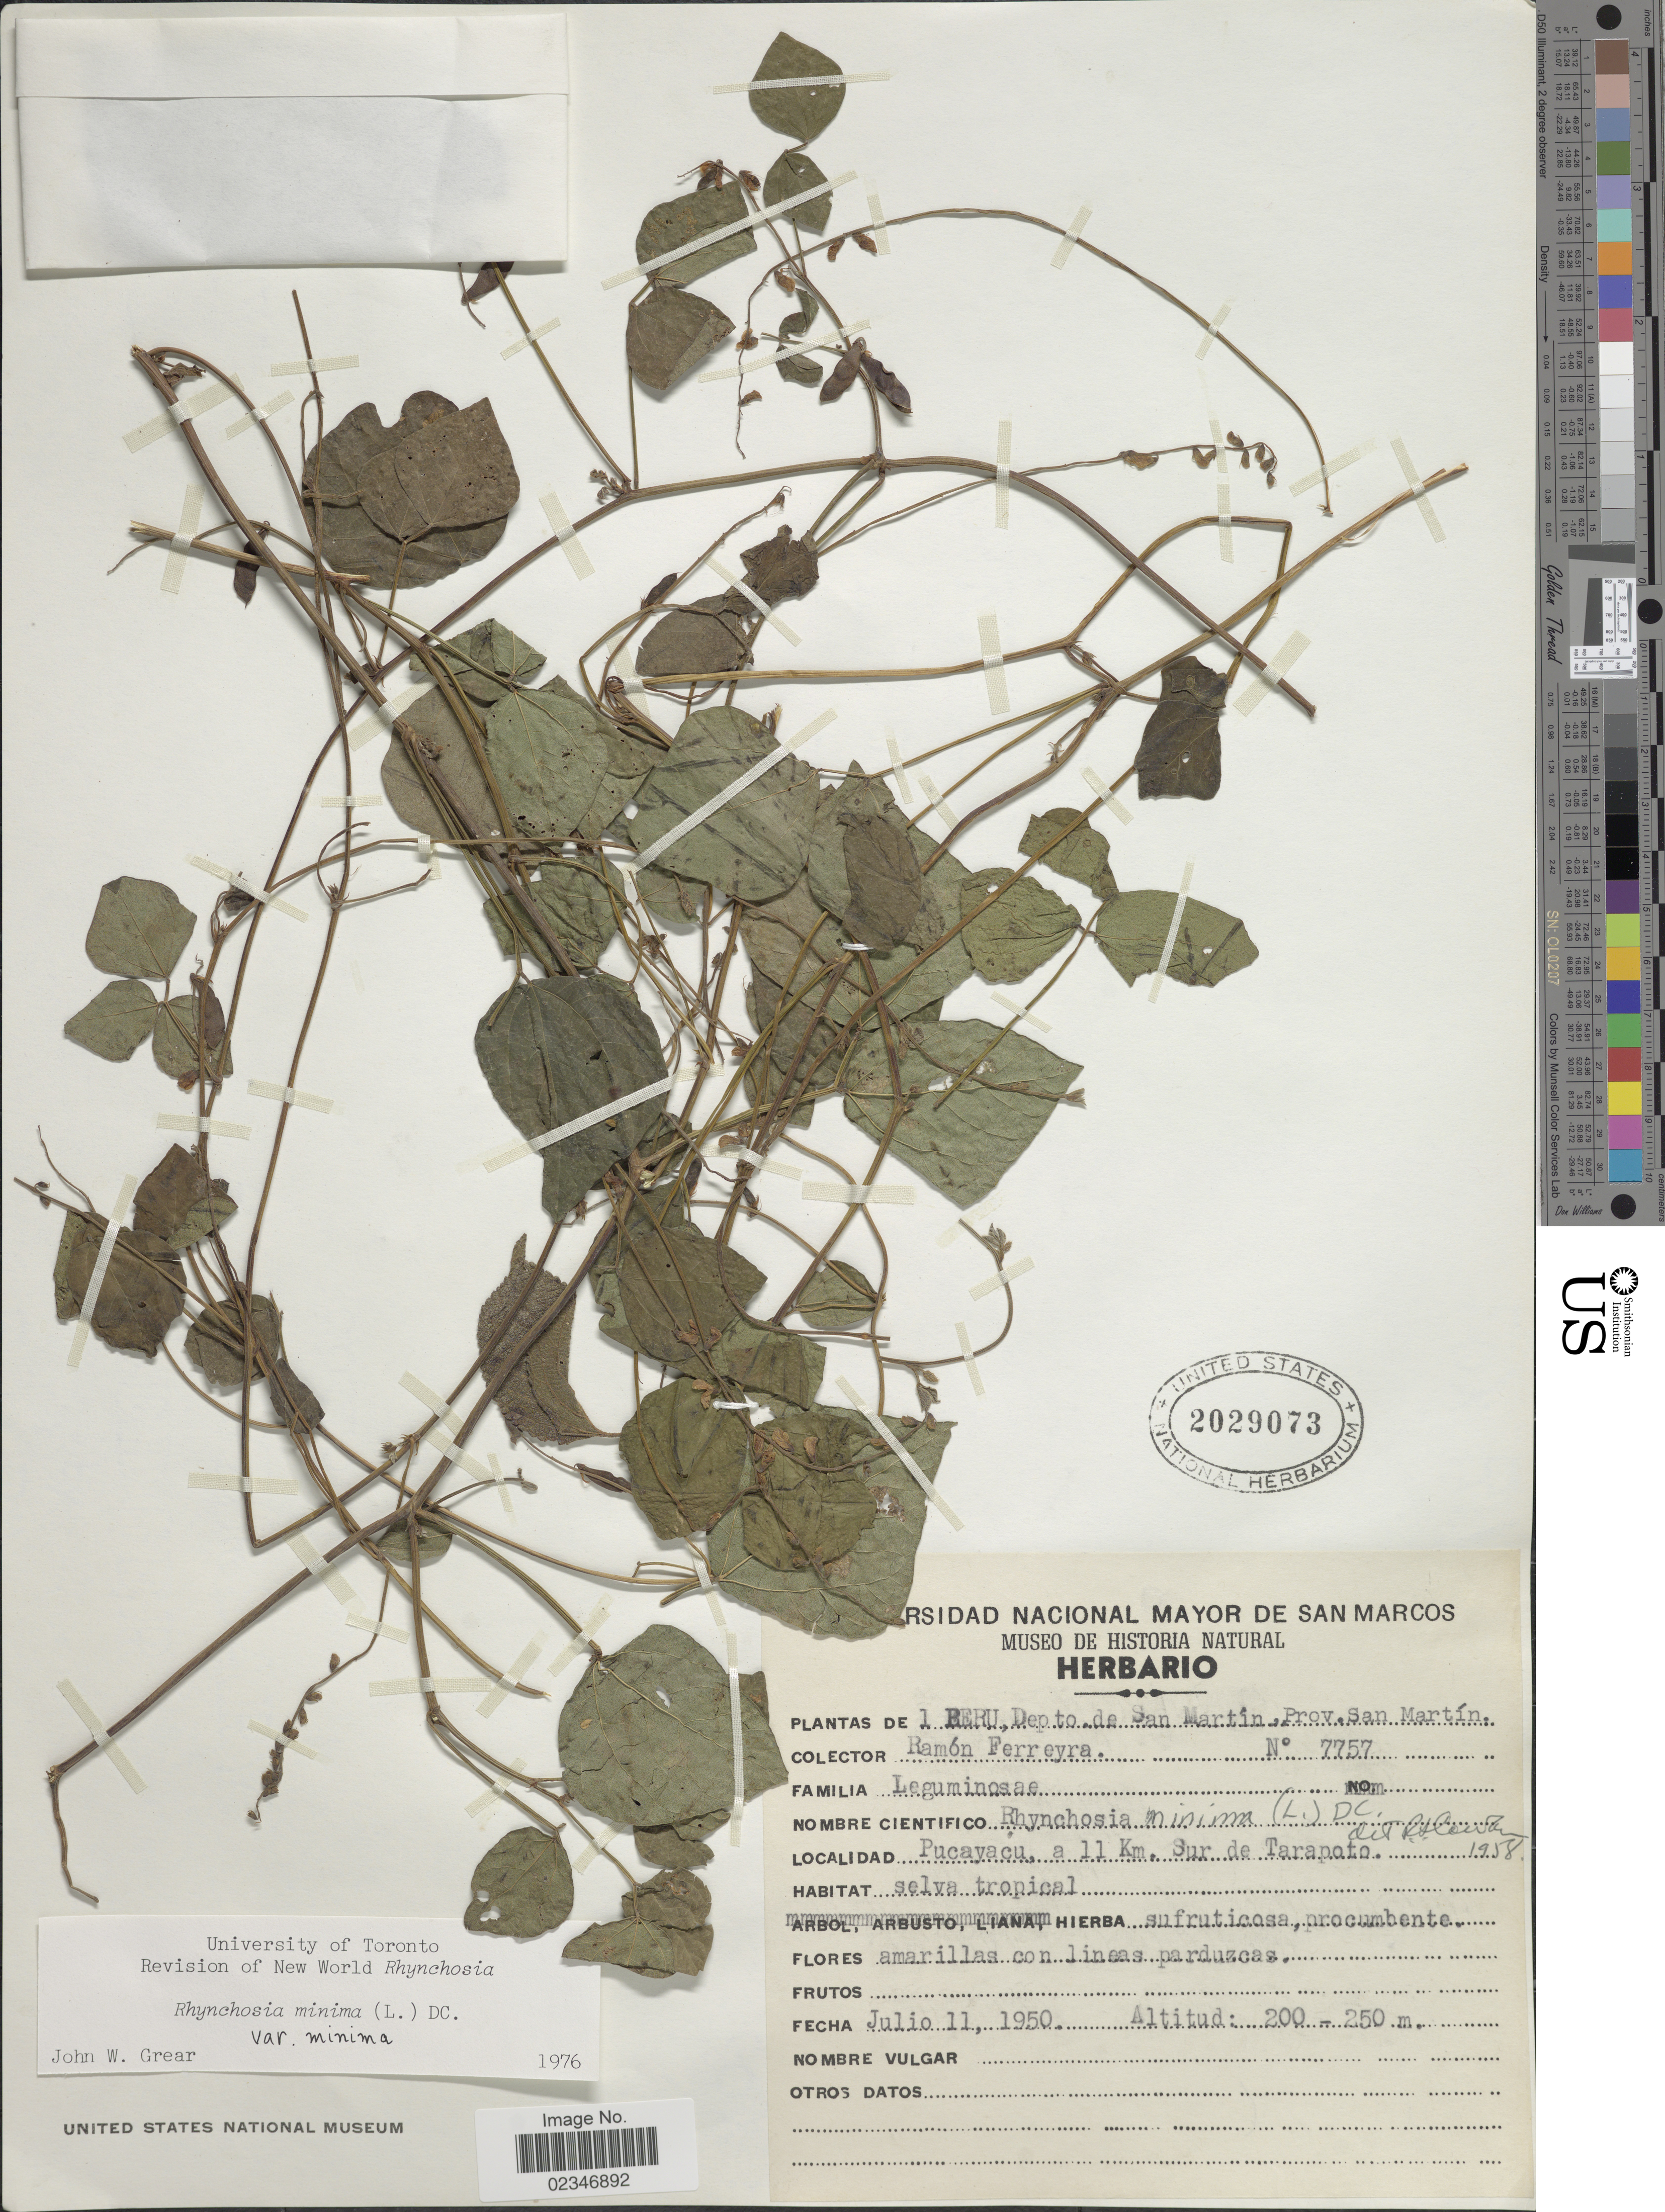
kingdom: Plantae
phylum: Tracheophyta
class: Magnoliopsida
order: Fabales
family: Fabaceae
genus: Rhynchosia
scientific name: Rhynchosia minima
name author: (L.) DC.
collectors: R. A. Ferreyra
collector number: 7757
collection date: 1950-07-11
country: Peru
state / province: San Martín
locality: Depto. de San Martin, Pucayacu, a 11 km Sur de Tarapoto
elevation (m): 200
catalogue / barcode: US 2029073